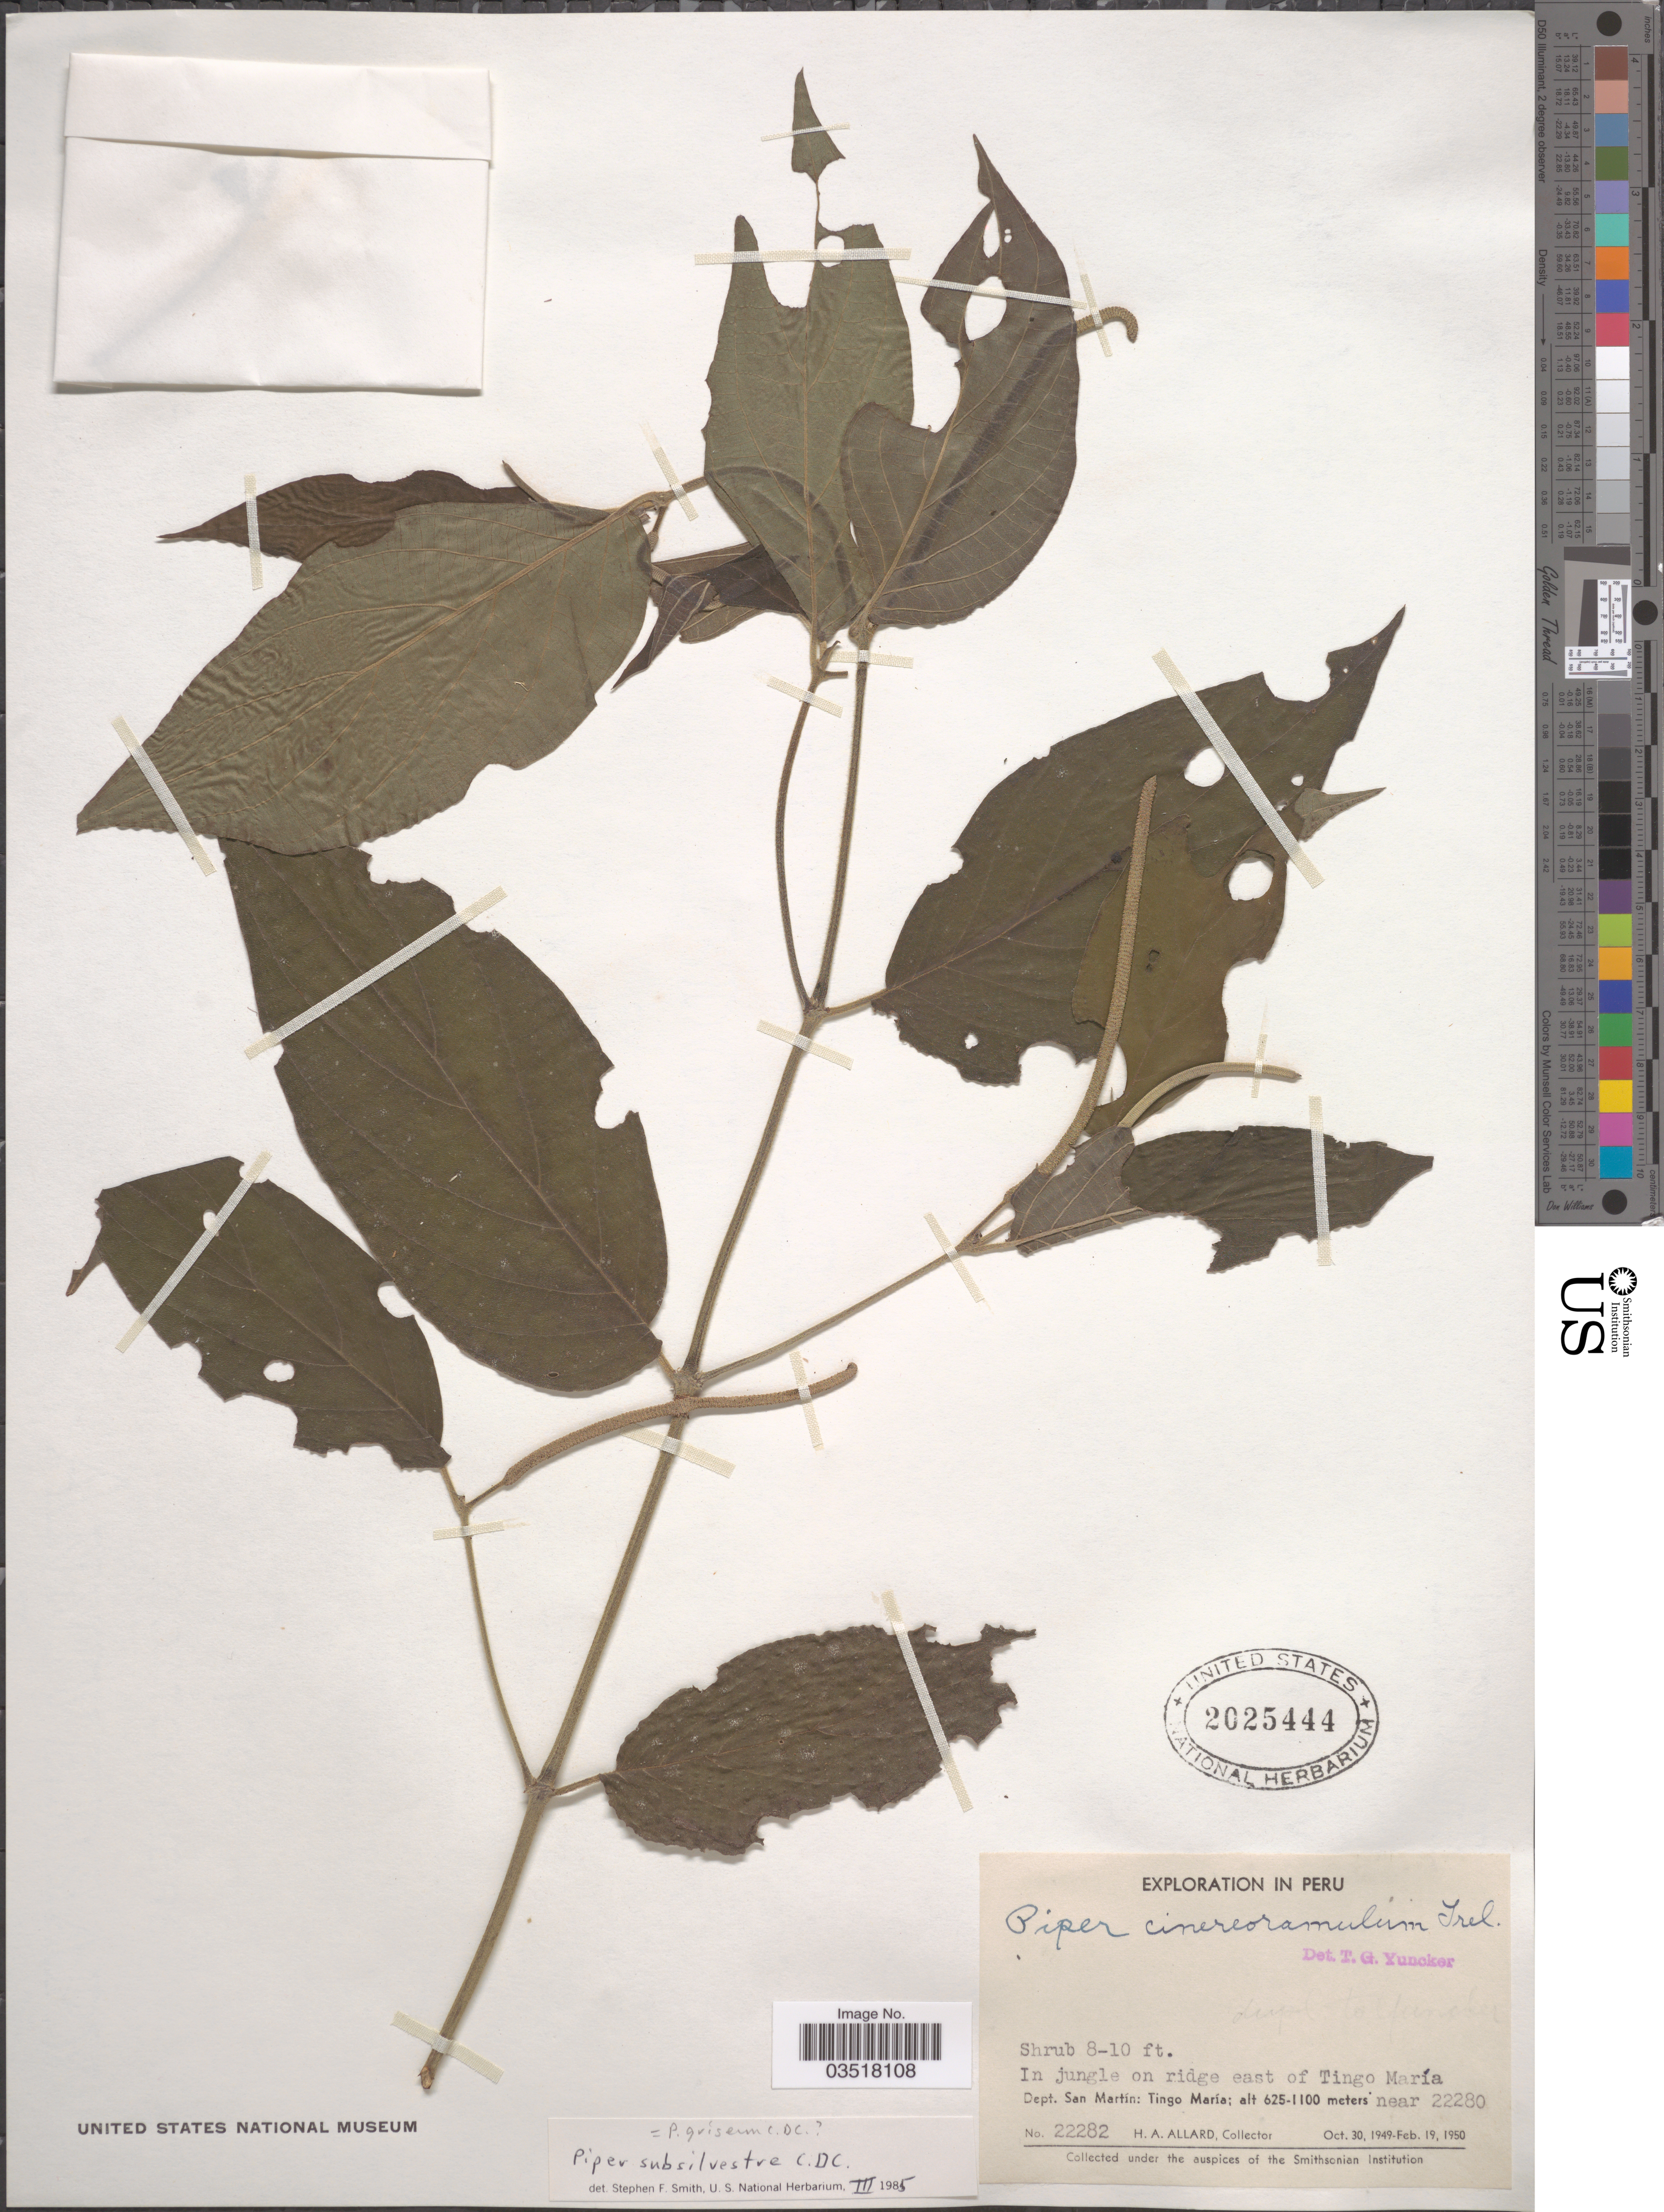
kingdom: Plantae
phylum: Tracheophyta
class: Magnoliopsida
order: Piperales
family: Piperaceae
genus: Piper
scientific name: Piper cinereoramulum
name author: Trel. in J.F. Macbr.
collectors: H. A. Allard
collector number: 22282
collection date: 1949-10-30/1950-02-19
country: Peru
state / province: San Martín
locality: In jungle on ridge east of Tingo María. Dept. San Martín: Tingo María; near 22280.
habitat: in jungle on ridge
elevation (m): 625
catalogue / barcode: US 2025444